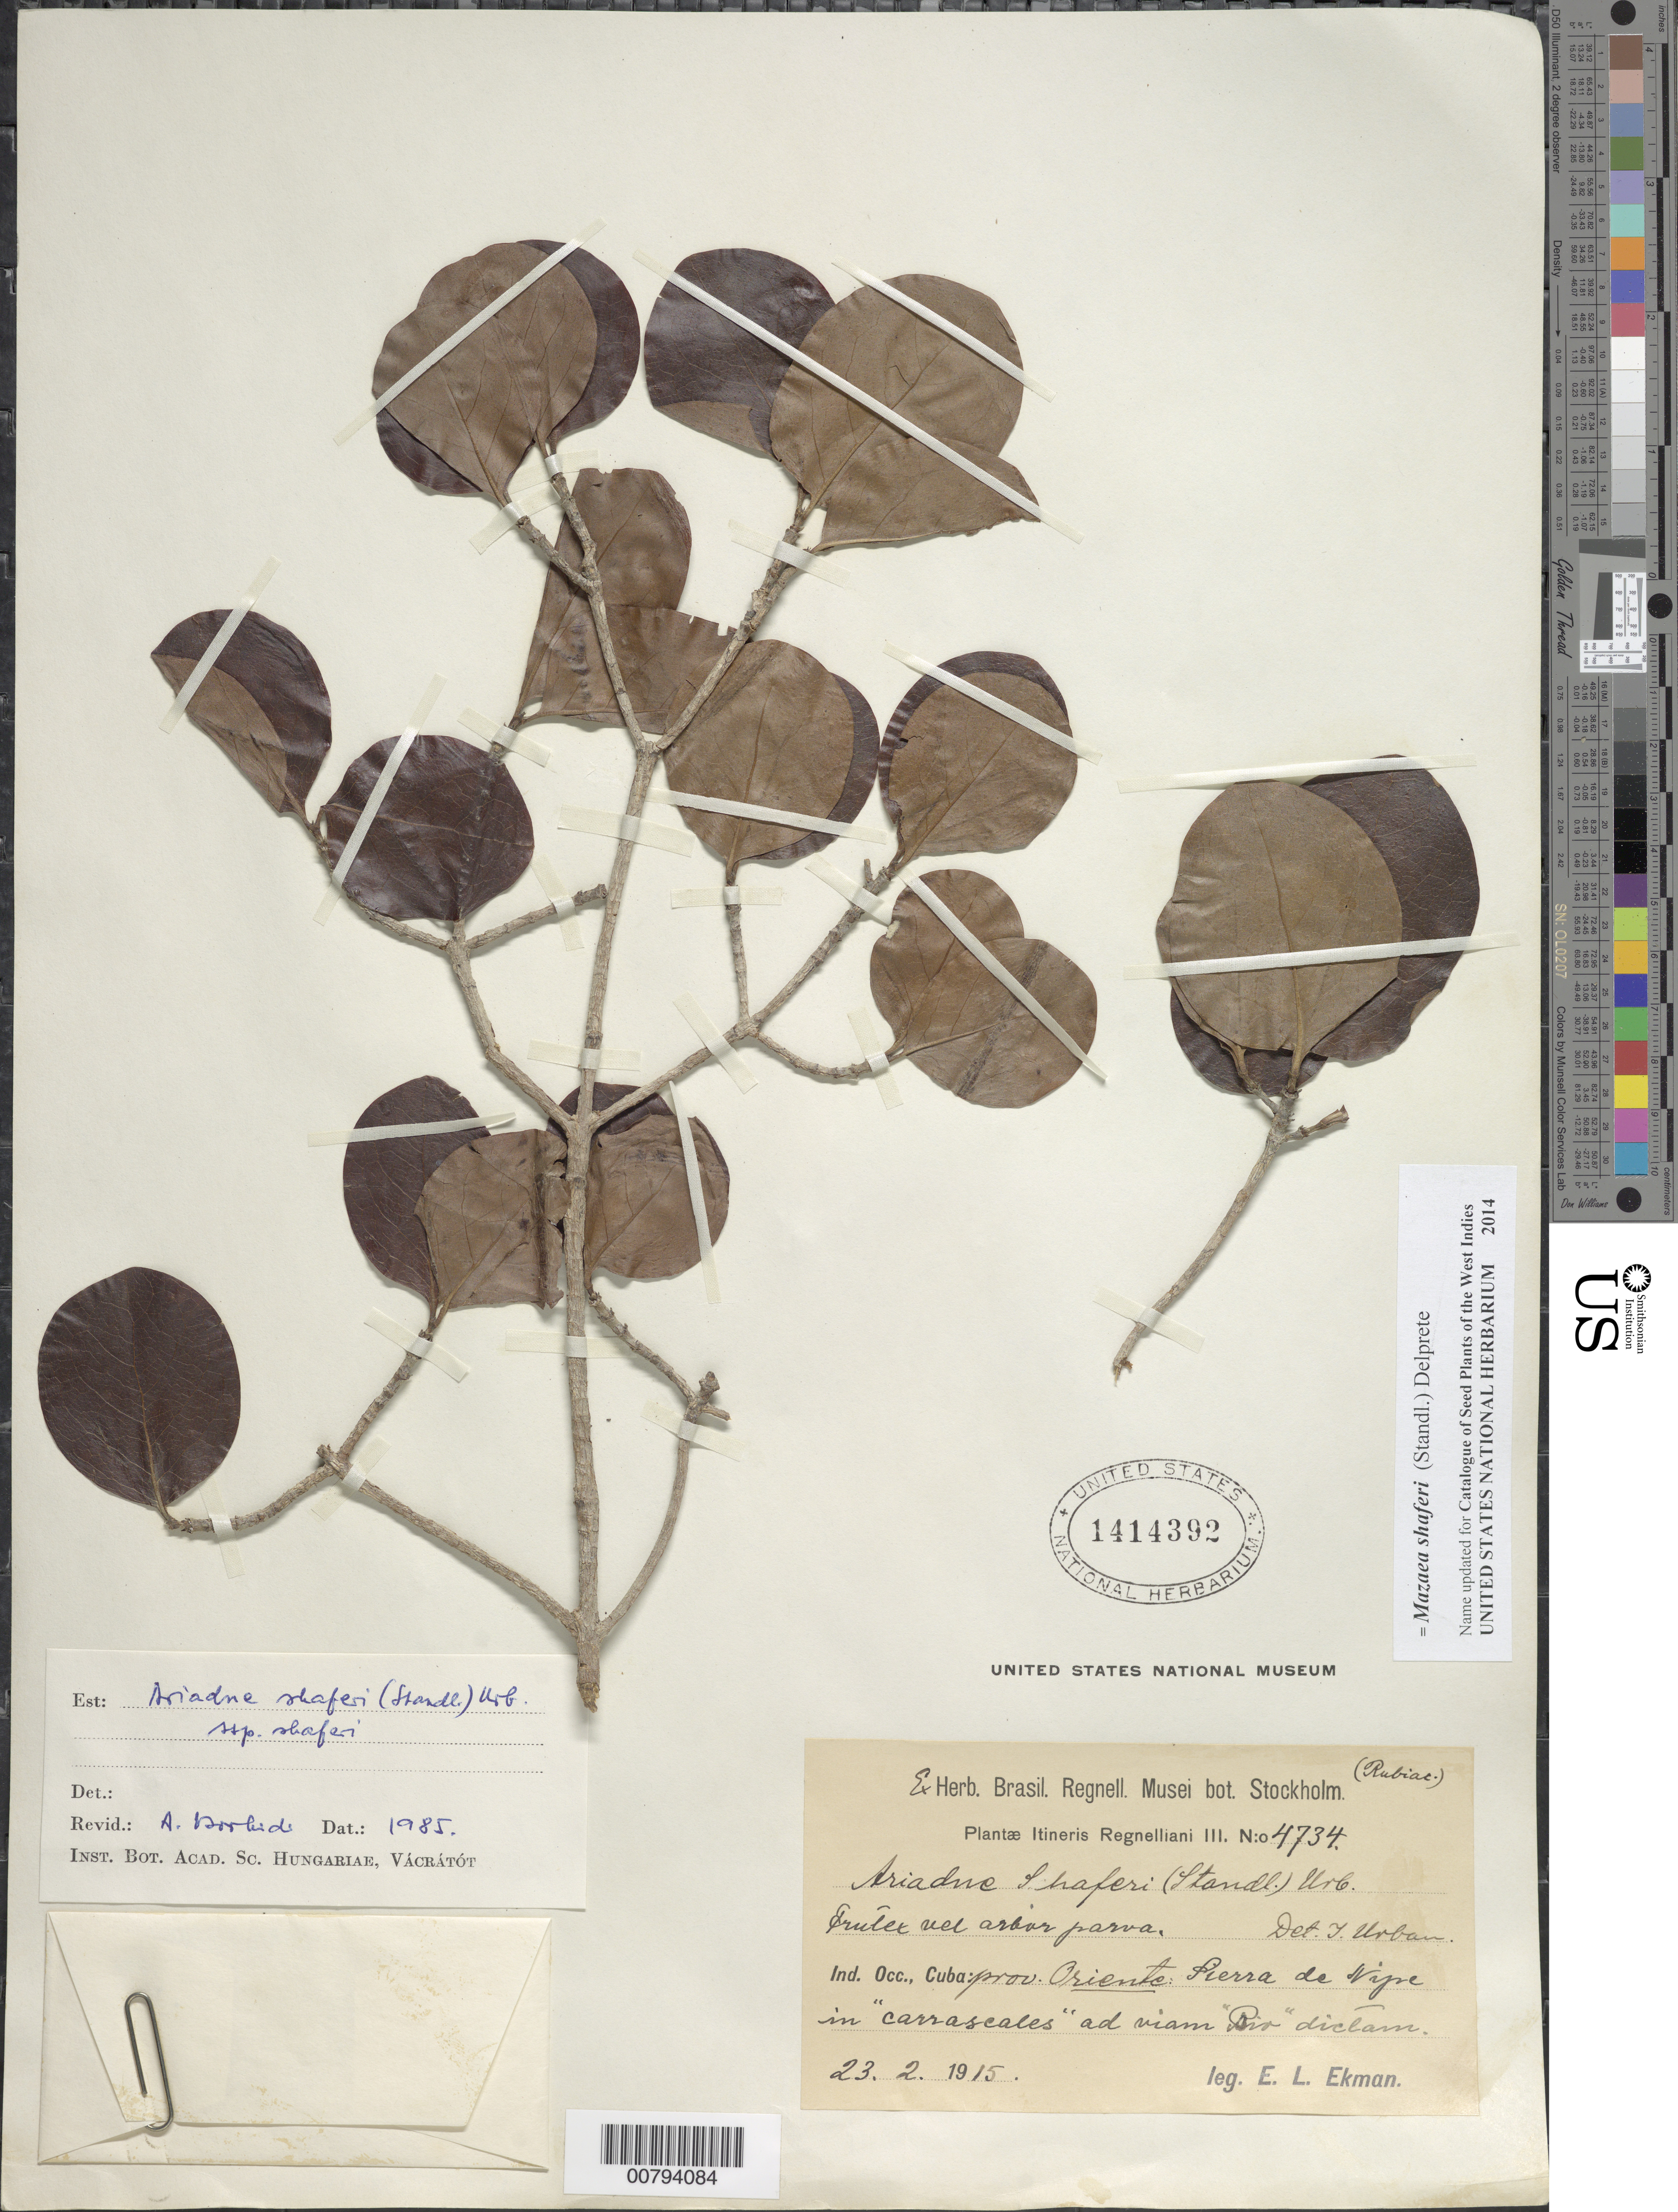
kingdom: Plantae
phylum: Tracheophyta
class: Magnoliopsida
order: Gentianales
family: Rubiaceae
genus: Mazaea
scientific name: Mazaea shaferi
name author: (Standl.) Delprete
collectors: E. L. Ekman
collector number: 4734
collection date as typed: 23 Feb 1915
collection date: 1915-02-23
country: Cuba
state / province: Oriente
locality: Sierra de Nipe, ad viam Rio dictam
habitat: Im "carrascales"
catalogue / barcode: US 1414392